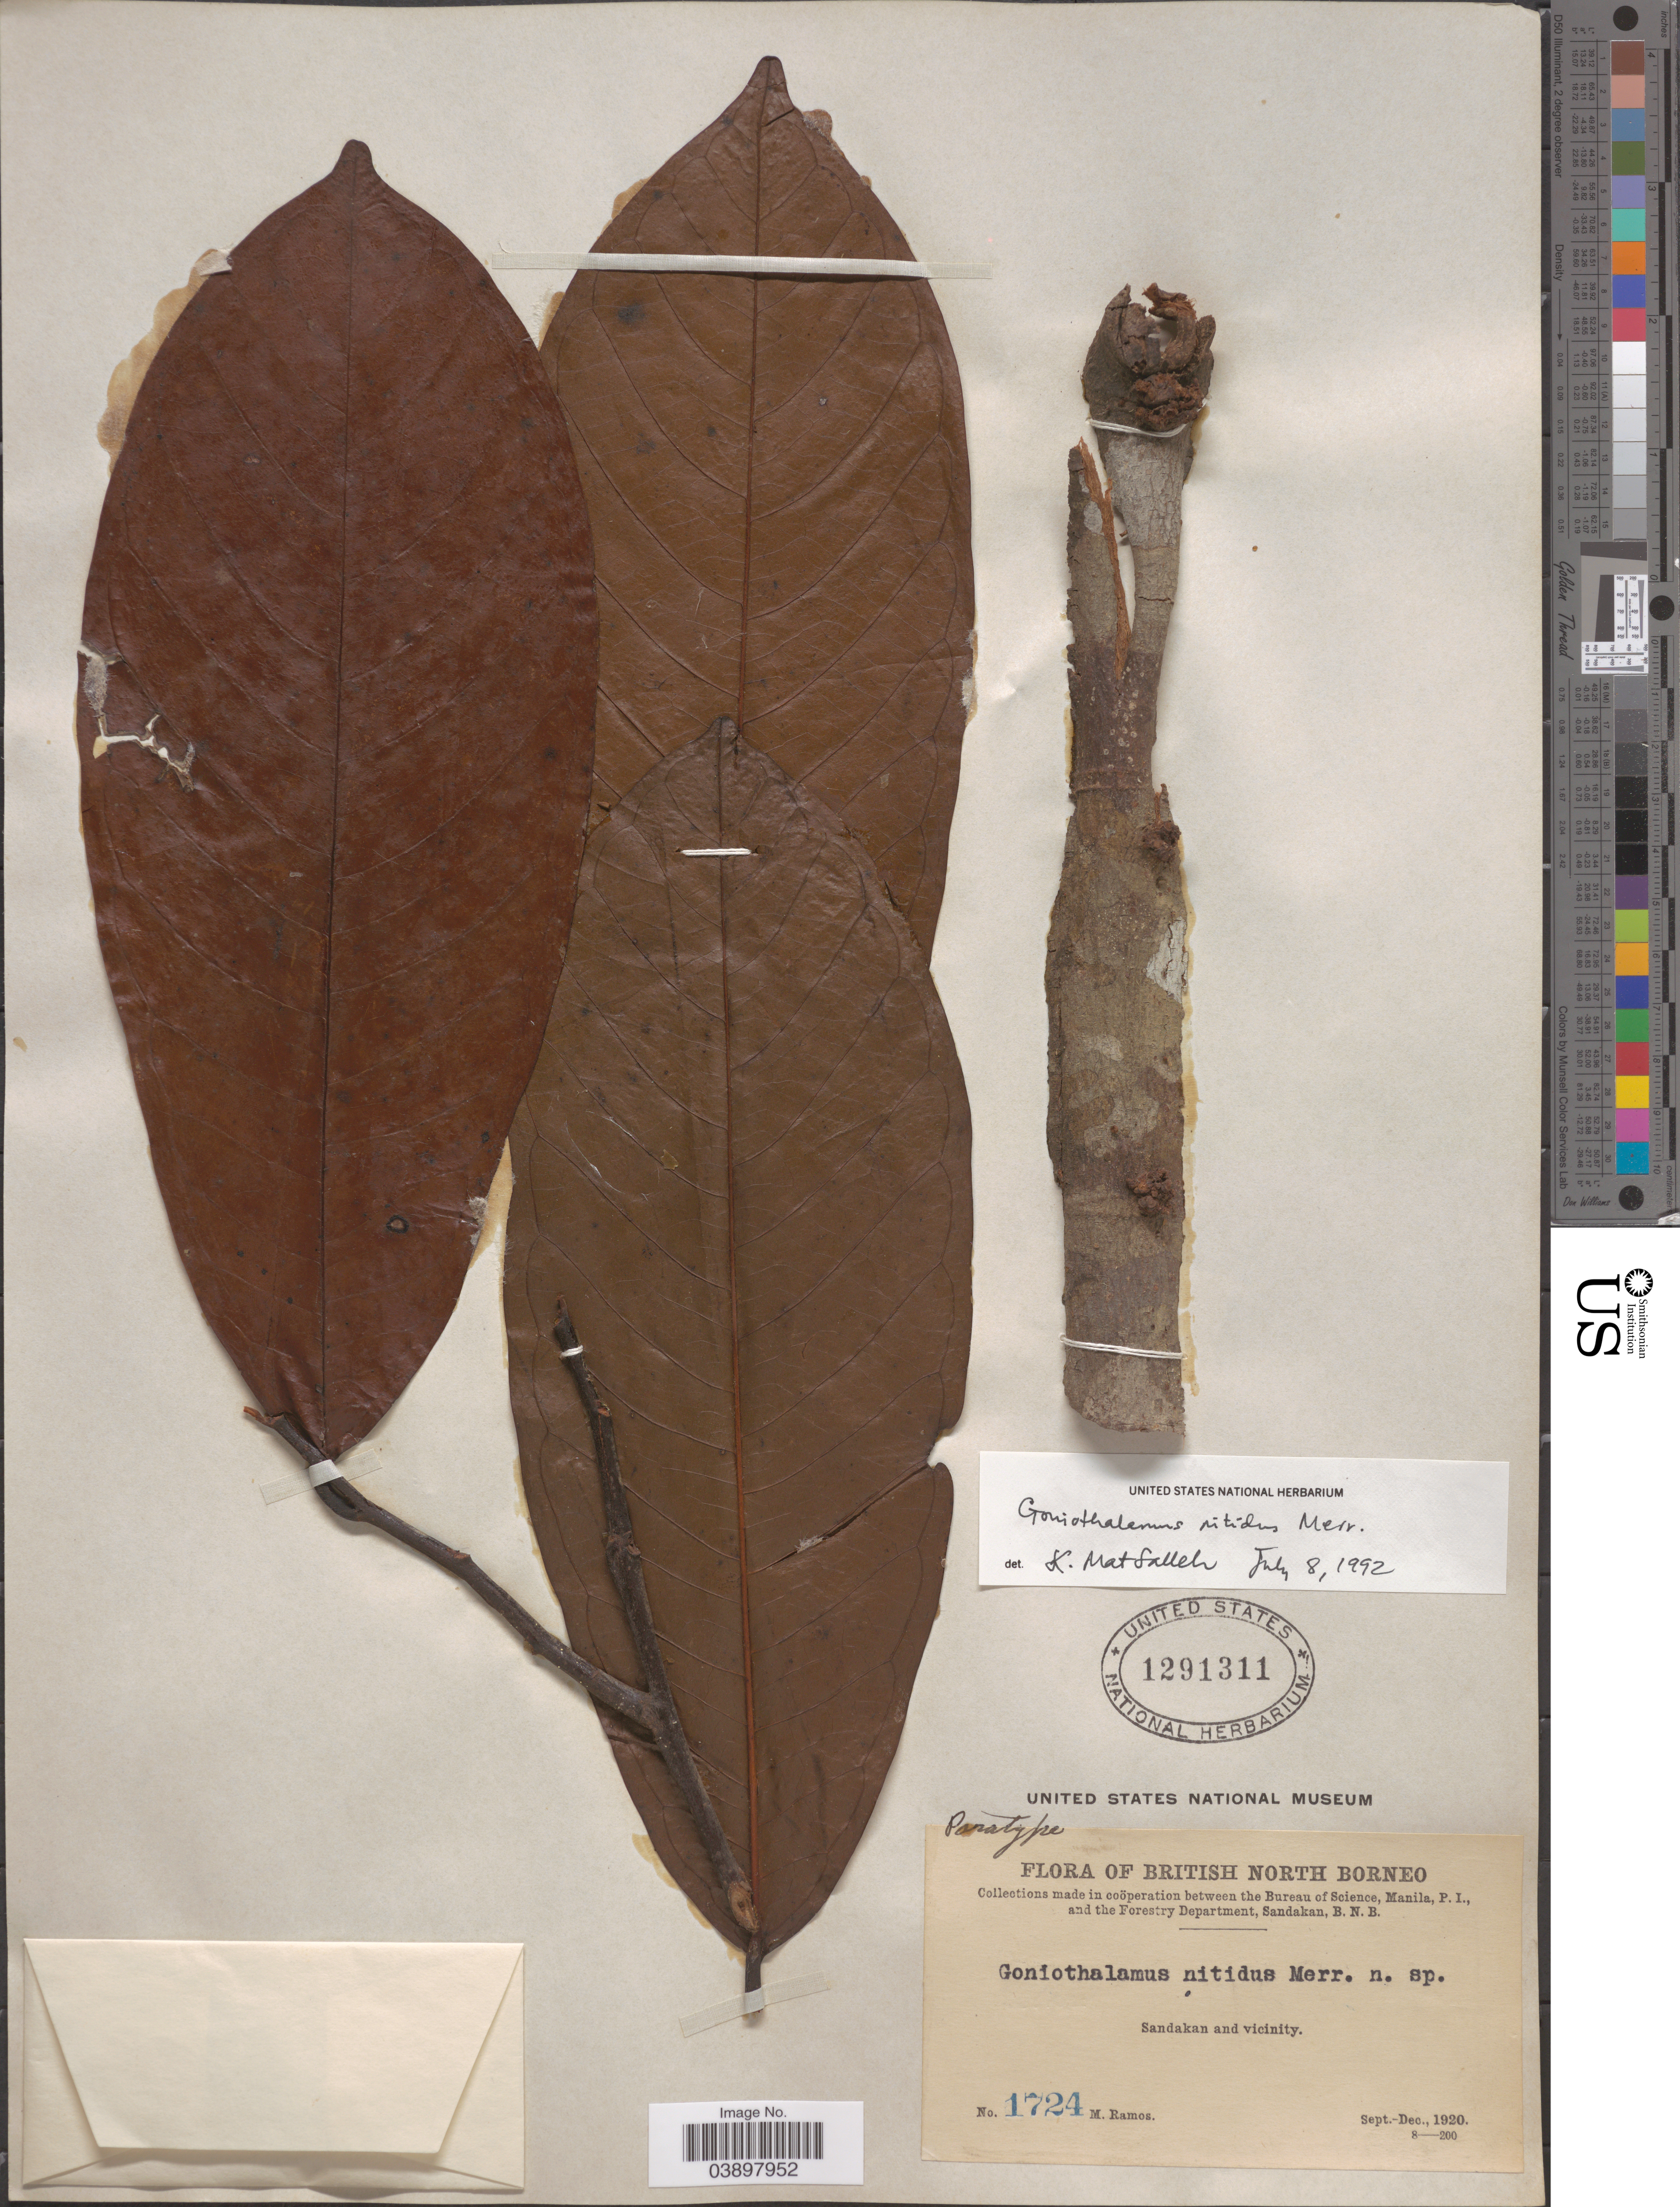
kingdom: Plantae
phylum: Tracheophyta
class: Magnoliopsida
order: Magnoliales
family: Annonaceae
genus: Goniothalamus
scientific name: Goniothalamus nitidus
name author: Merr.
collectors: M. Ramos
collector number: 1724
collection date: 1920-09/1920-12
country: Malaysia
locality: British North Borneo. Sandakan and vicinity.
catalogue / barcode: US 1291311